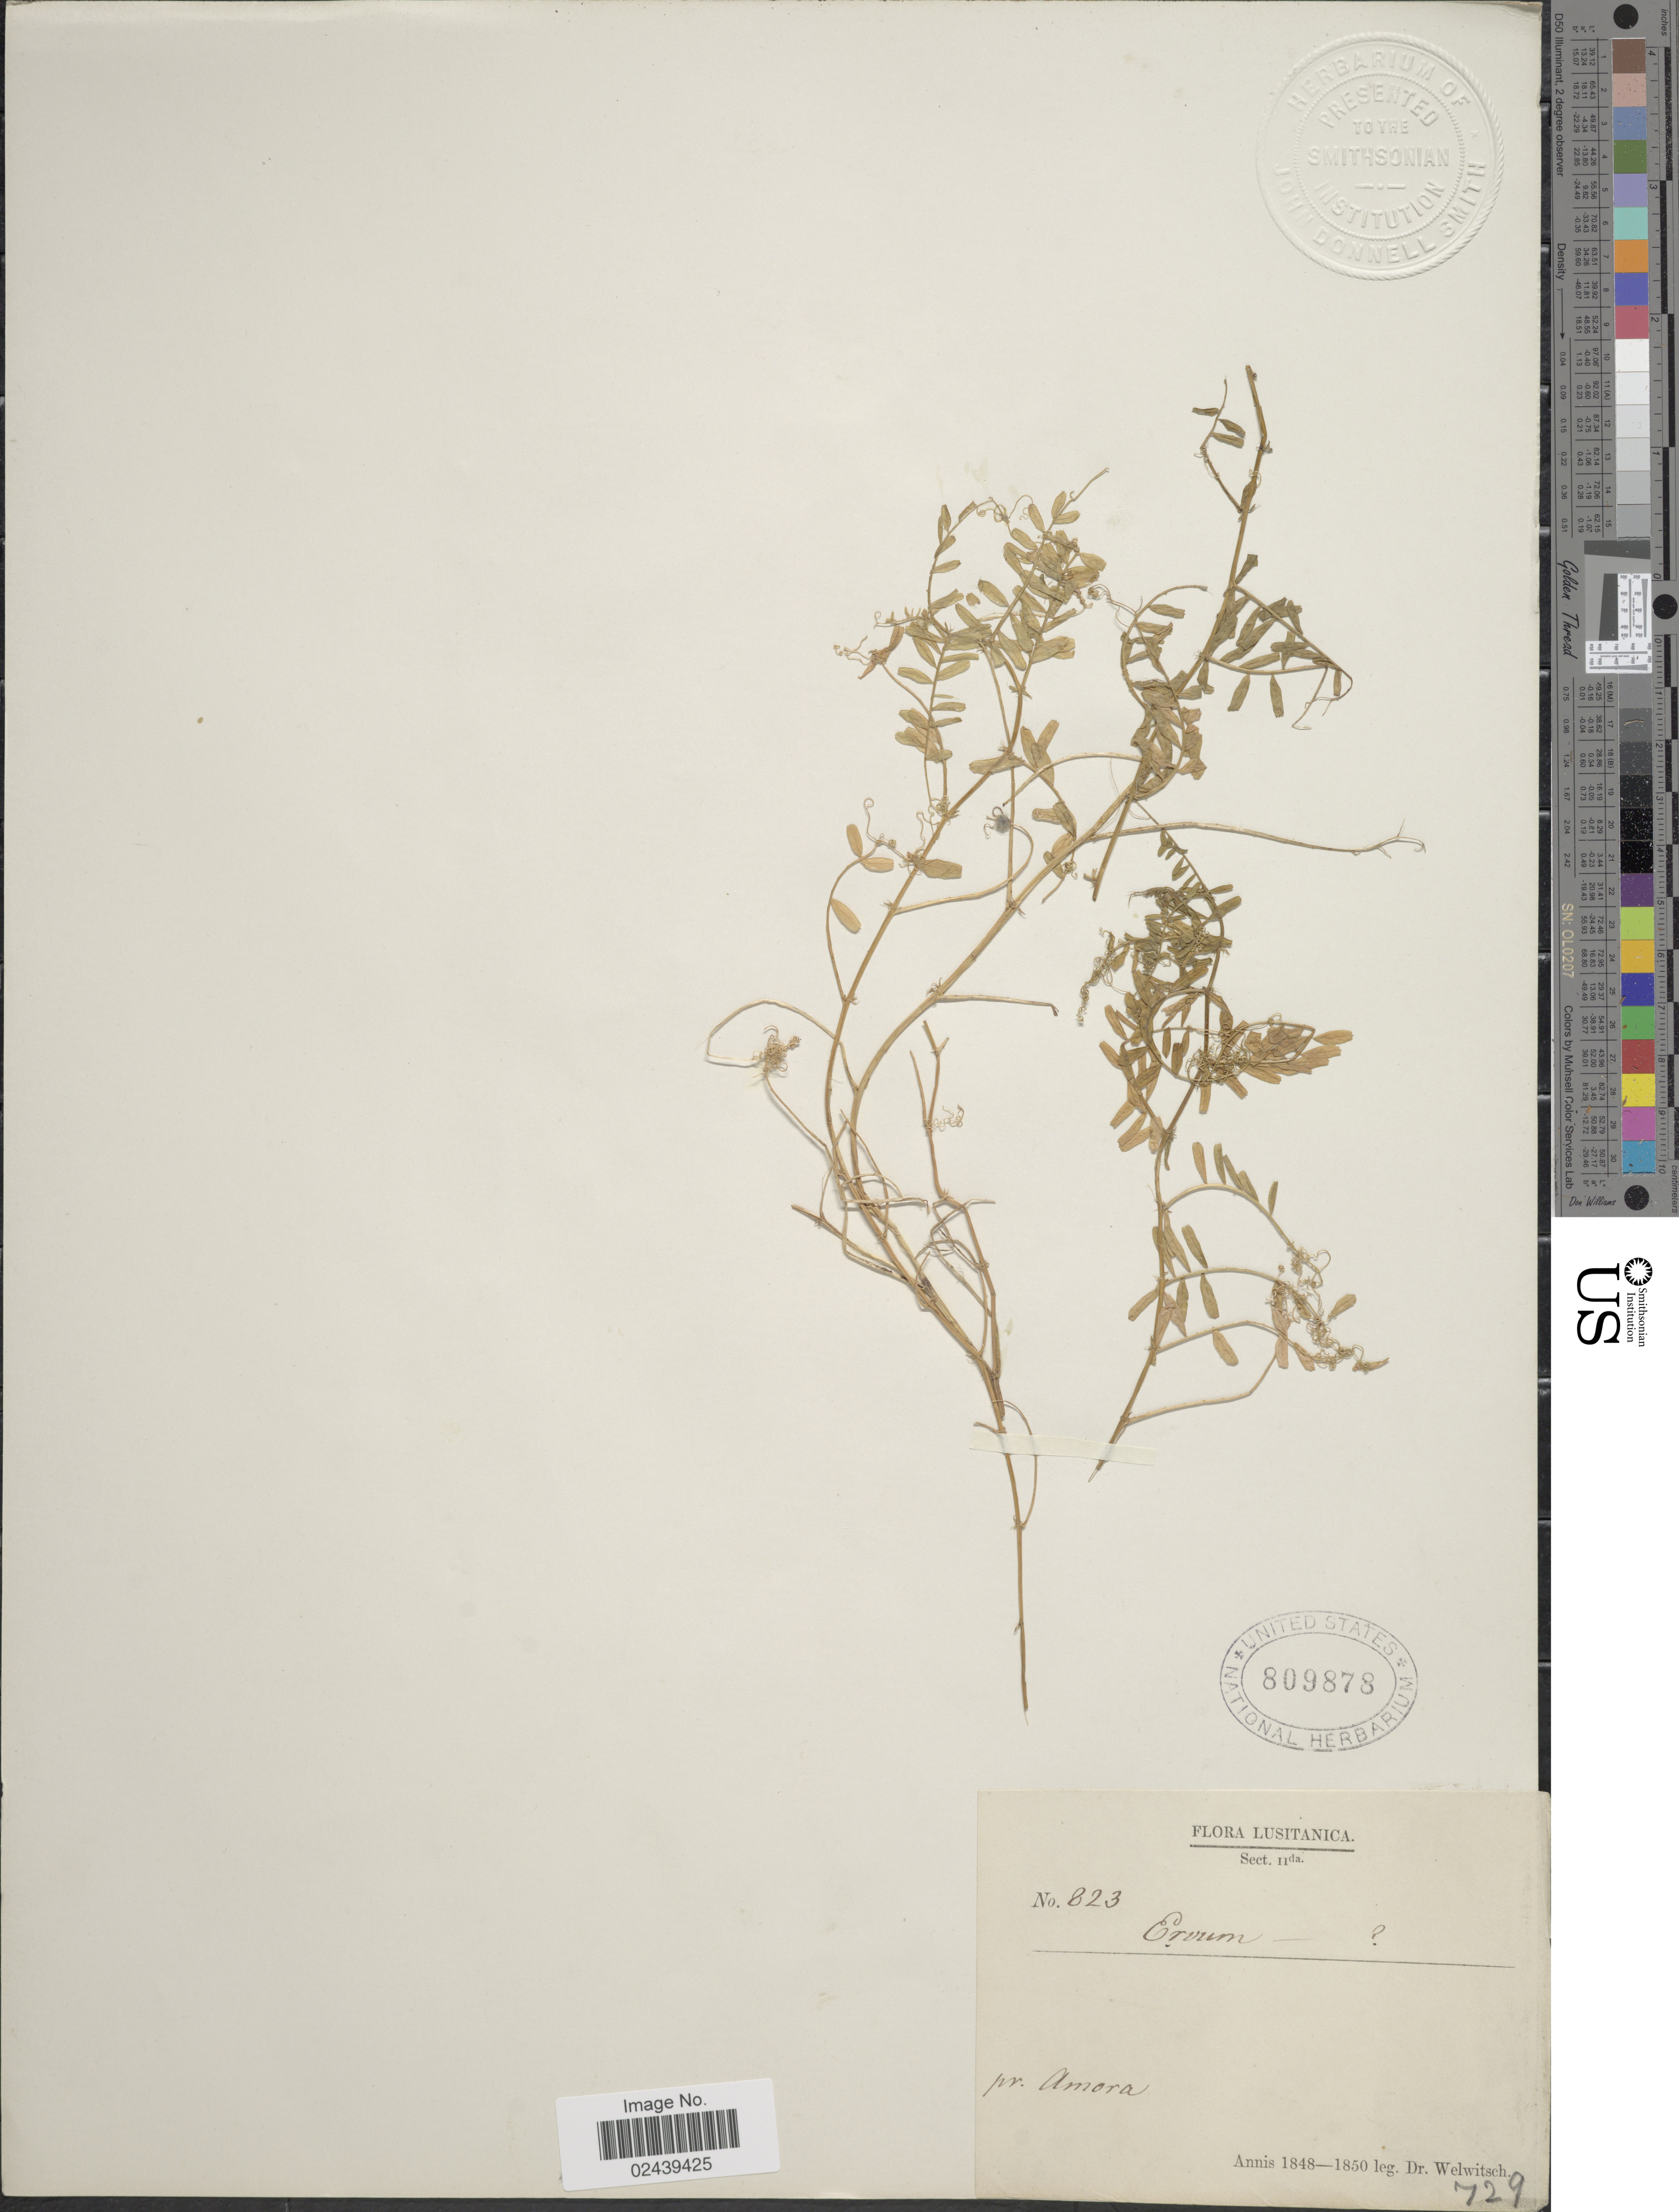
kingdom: Plantae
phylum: Tracheophyta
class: Magnoliopsida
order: Fabales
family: Fabaceae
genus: Vicia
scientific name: Vicia sp.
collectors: -. Welwitsch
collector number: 823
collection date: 1848/1850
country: Portugal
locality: Lusitanica, pr. Amora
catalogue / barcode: US 809878